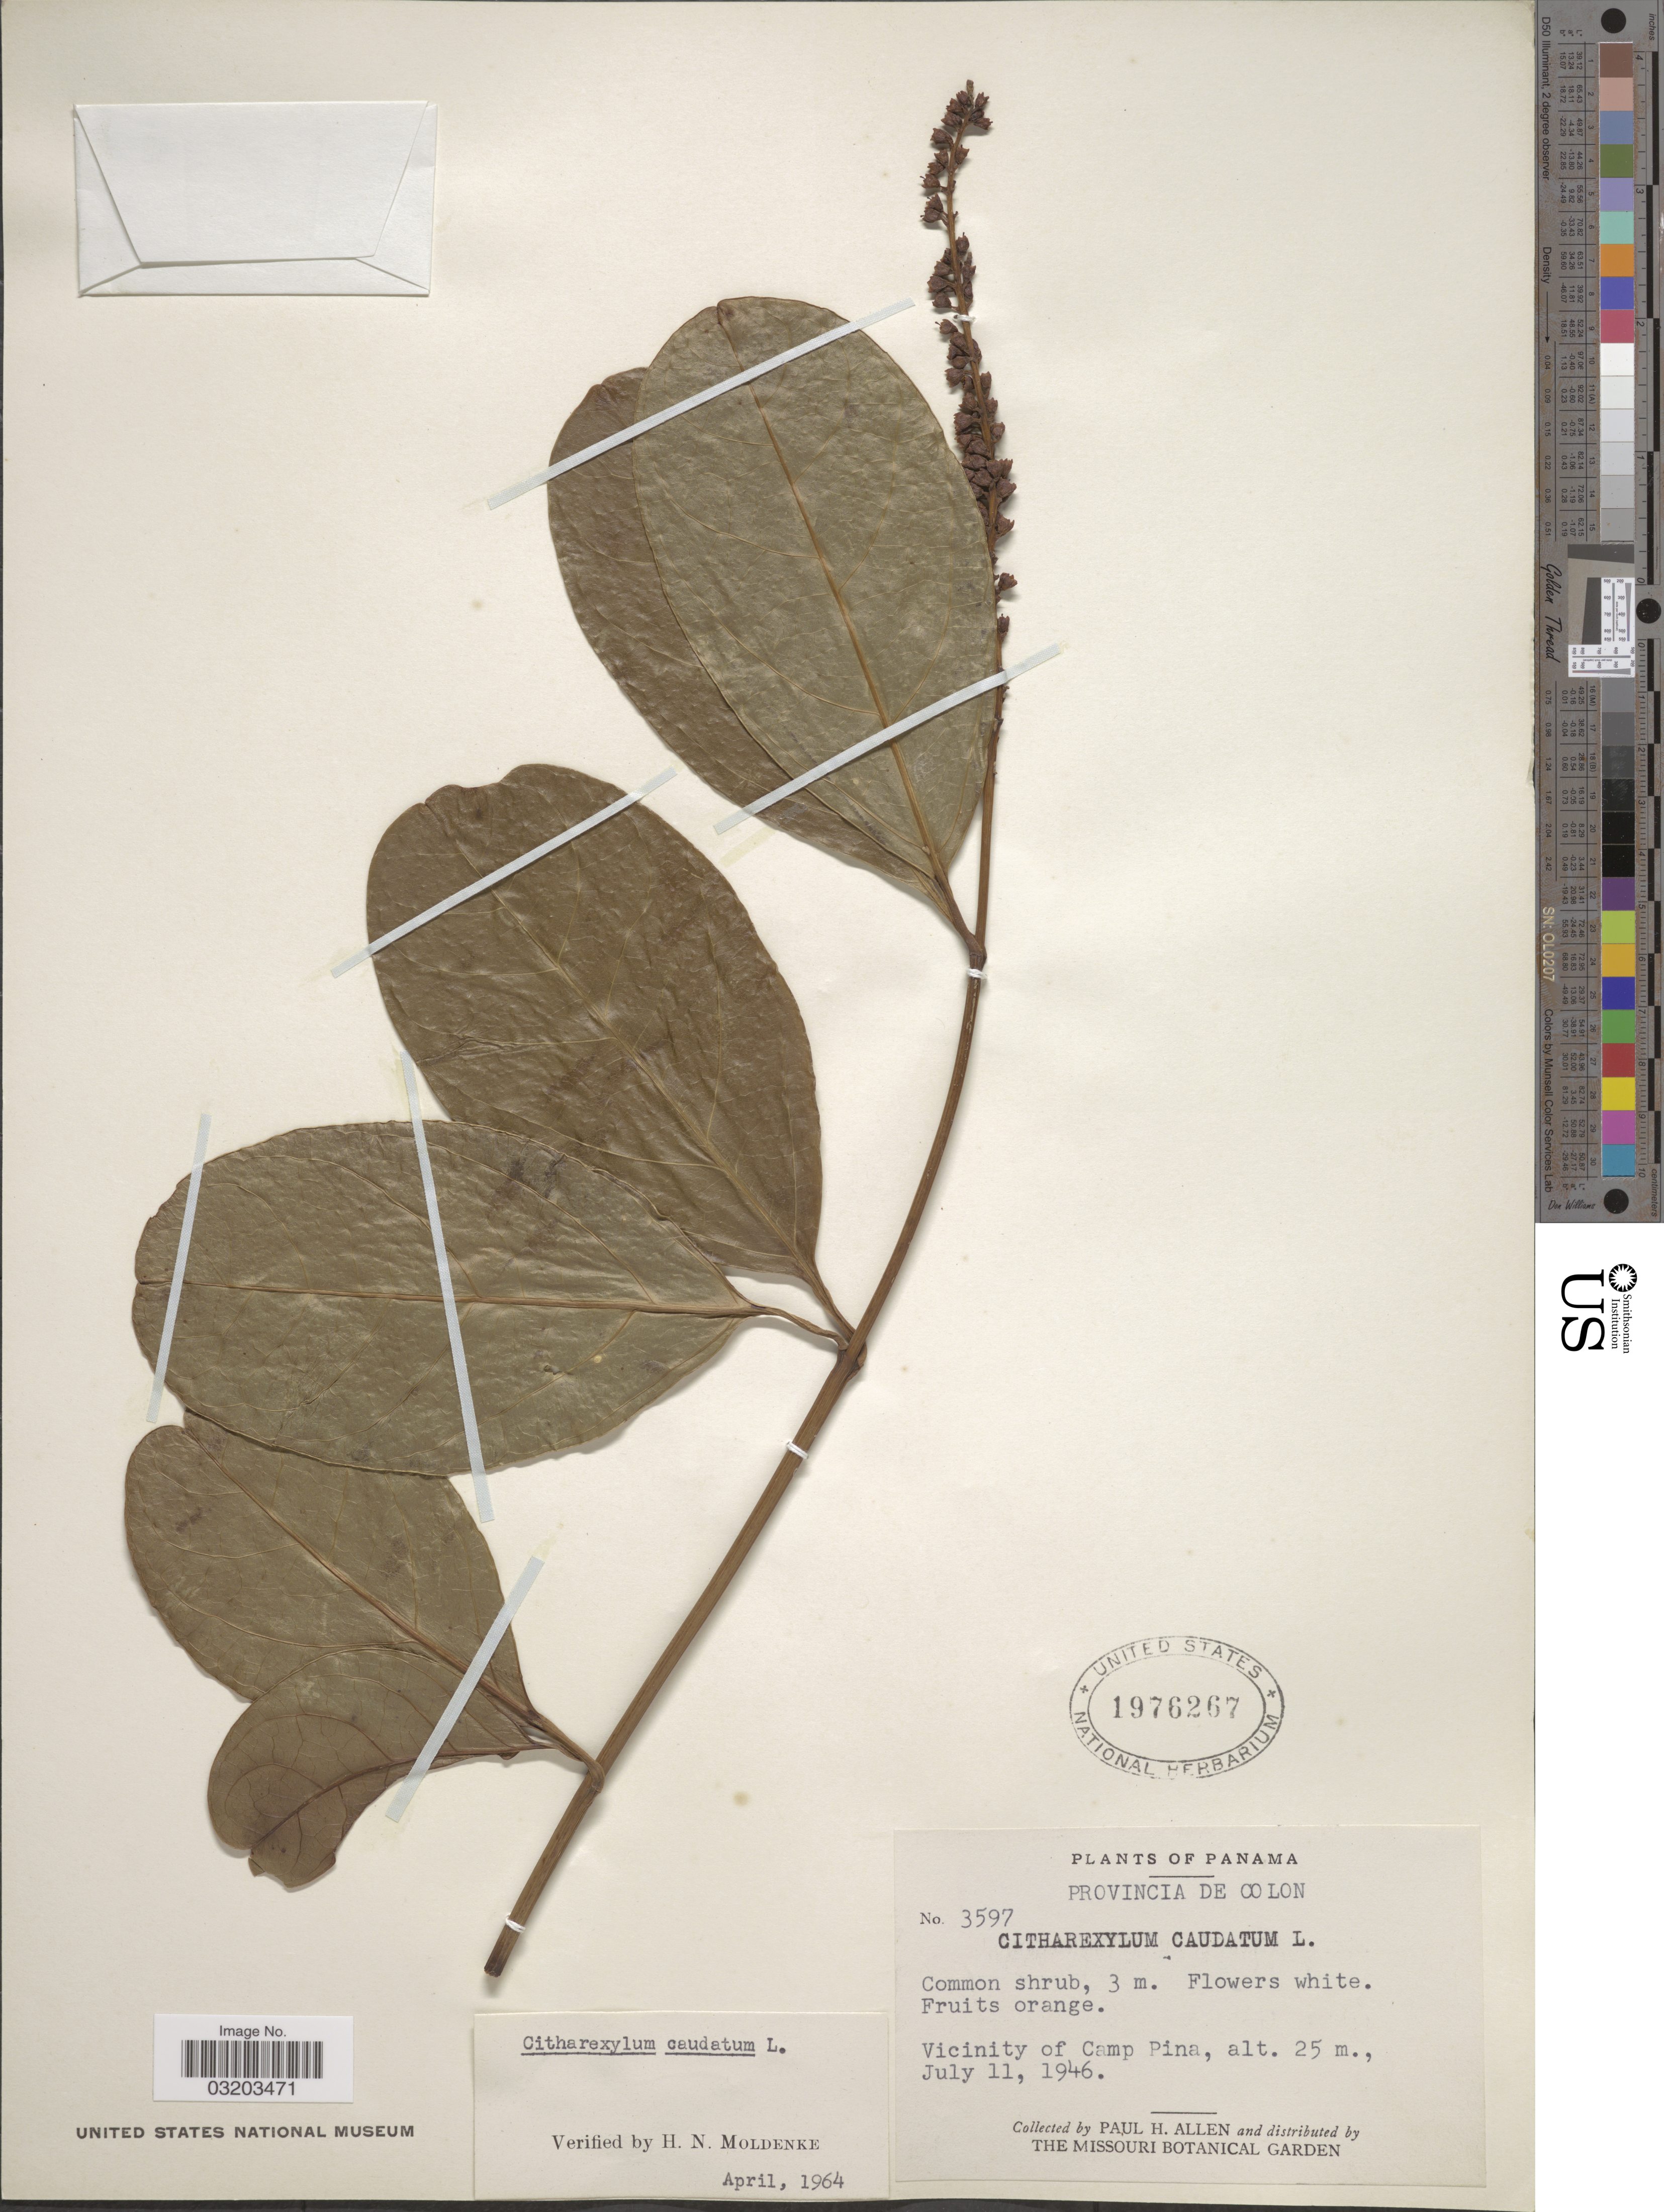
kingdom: Plantae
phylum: Tracheophyta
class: Magnoliopsida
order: Lamiales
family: Verbenaceae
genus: Citharexylum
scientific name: Citharexylum caudatum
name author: L.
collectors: P. H. Allen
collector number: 3597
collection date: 1946-07-11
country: Panama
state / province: Colón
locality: Vicinity of Camp Pina.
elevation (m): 25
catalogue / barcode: US 1976267